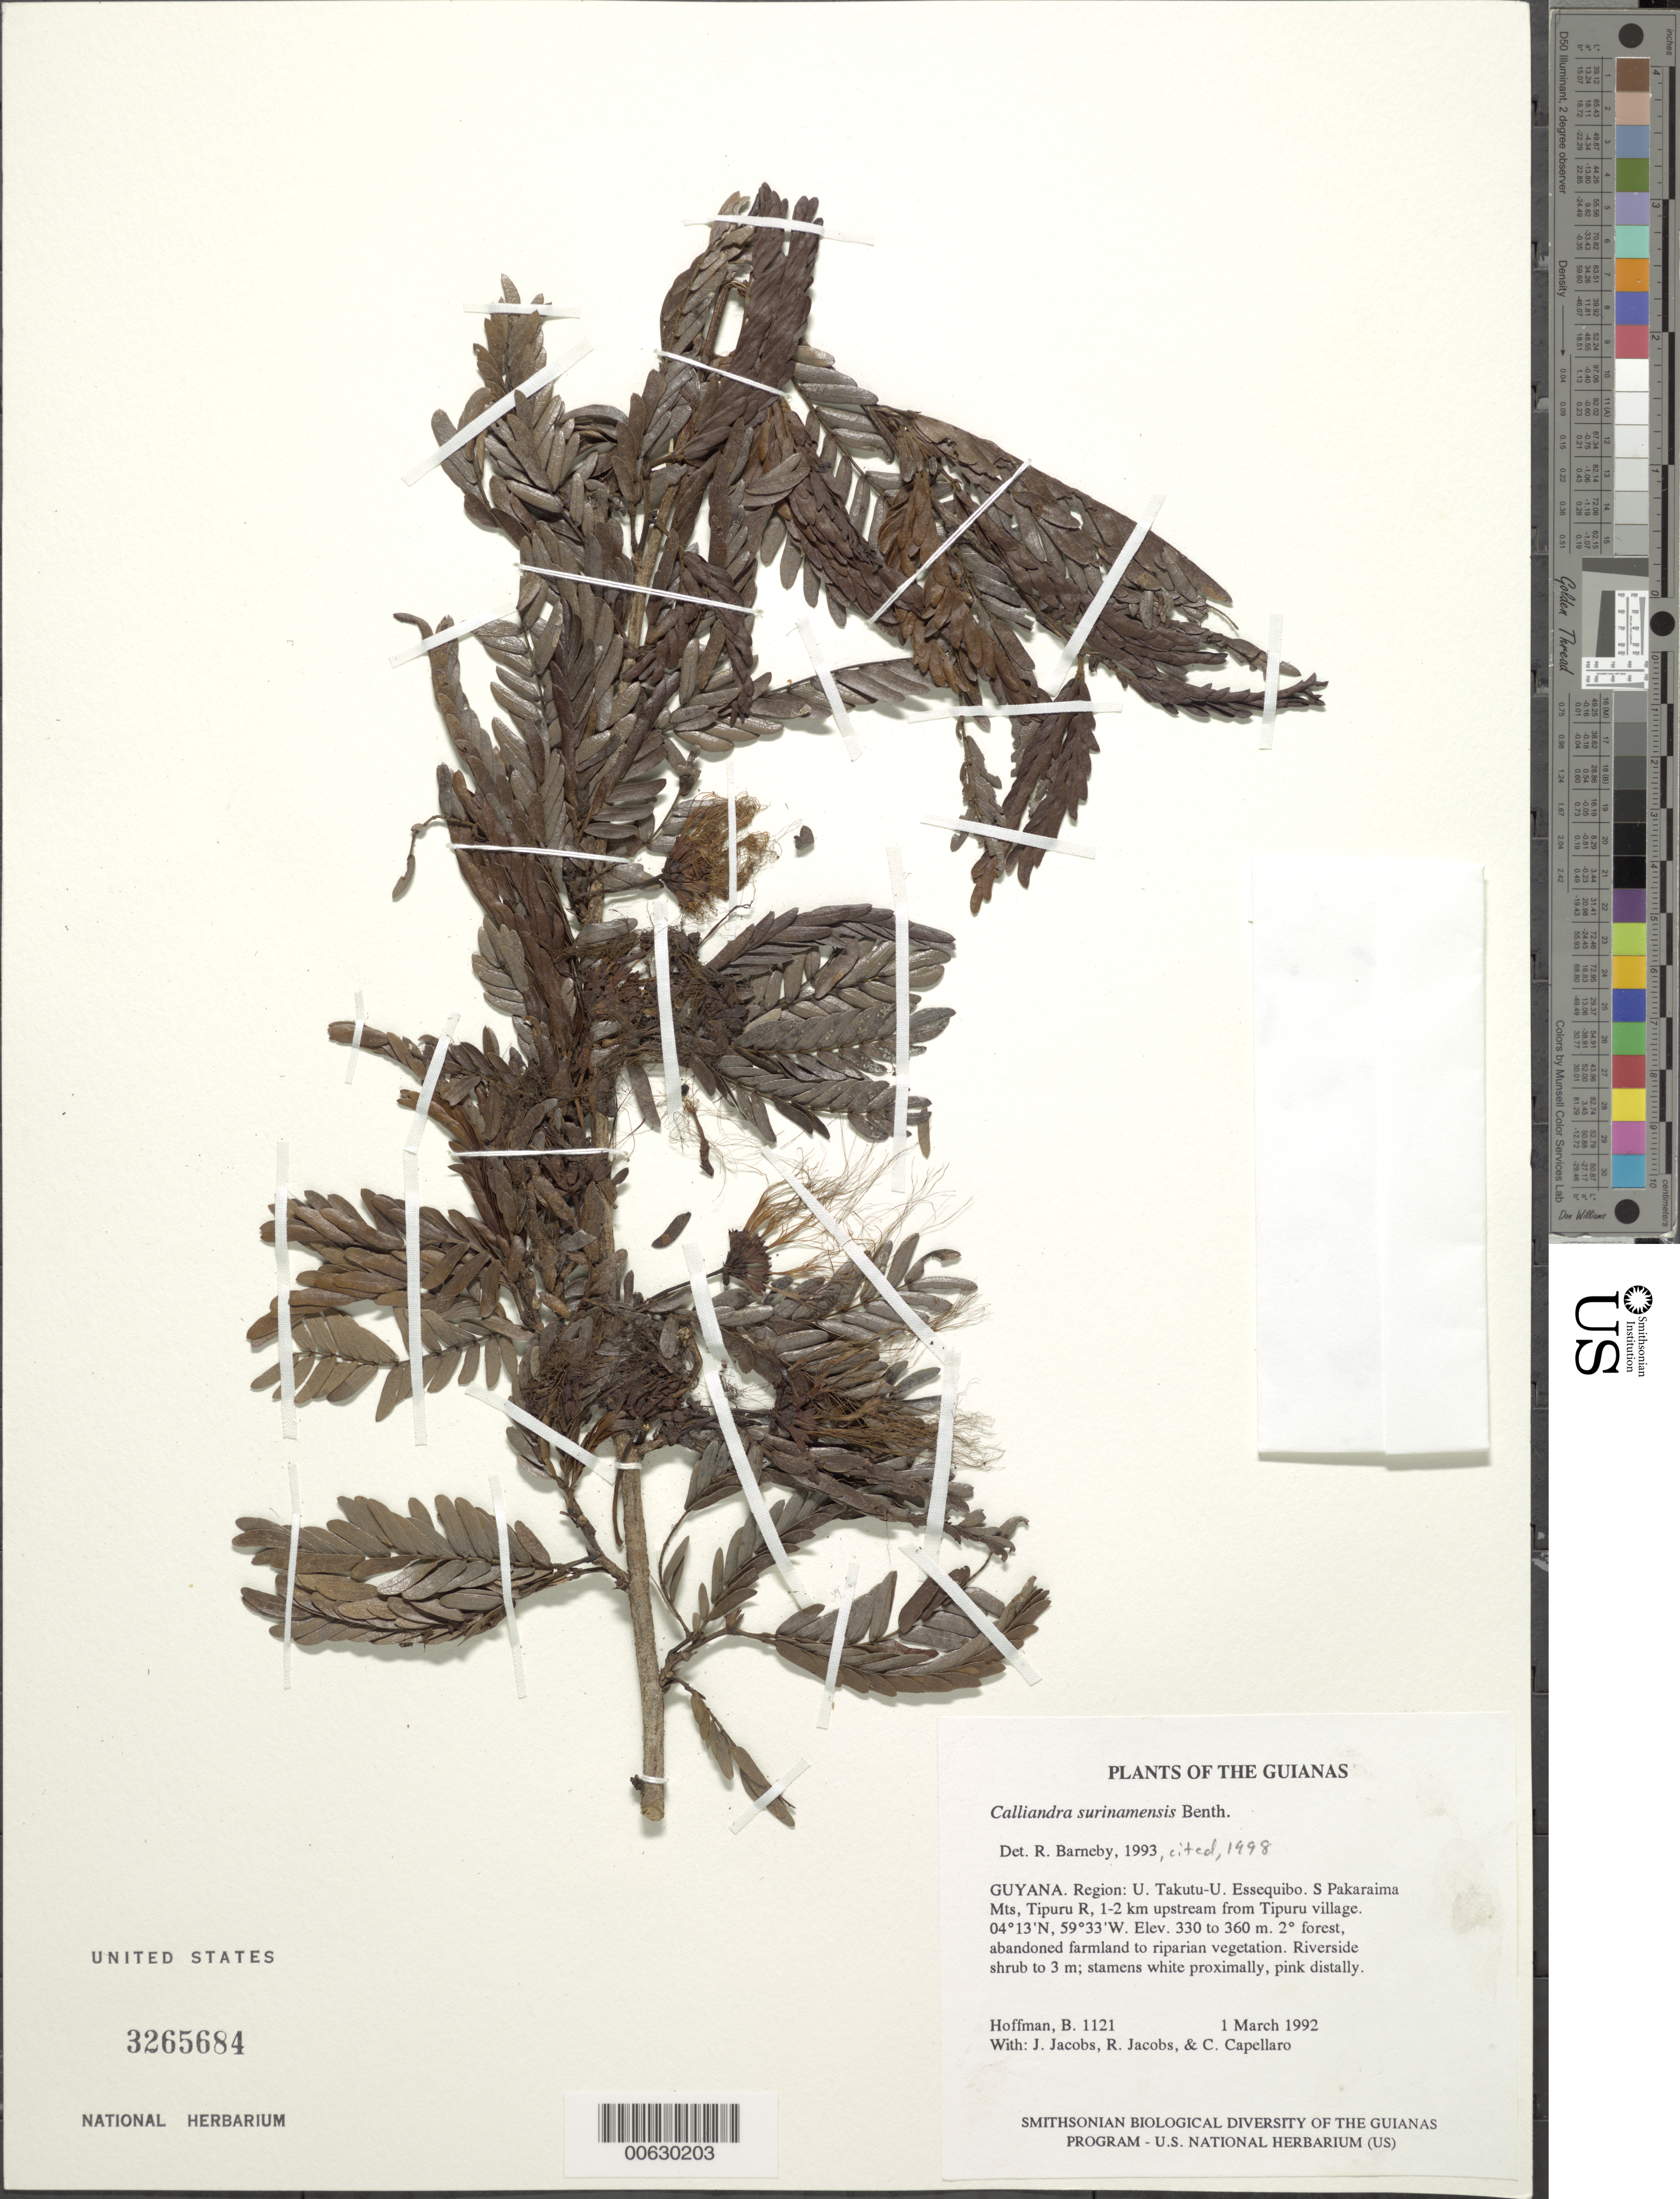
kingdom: Plantae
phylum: Tracheophyta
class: Magnoliopsida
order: Fabales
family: Fabaceae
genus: Calliandra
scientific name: Calliandra surinamensis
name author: Benth.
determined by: Barneby, Rupert C., (NY)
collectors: B. Hoffman, J. Jacobs, R. Jacobs & C. Capellaro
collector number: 1121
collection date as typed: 1 March 1992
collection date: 1992-03-01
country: Guyana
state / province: U. Takutu-U. Essequibo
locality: S Pakaraima Mts, Tipuru R., 1-2 km upstream from Tipuru Village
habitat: Secondary forest, abandoned farmland to riparian vegetation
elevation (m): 330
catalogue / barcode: US 3266584